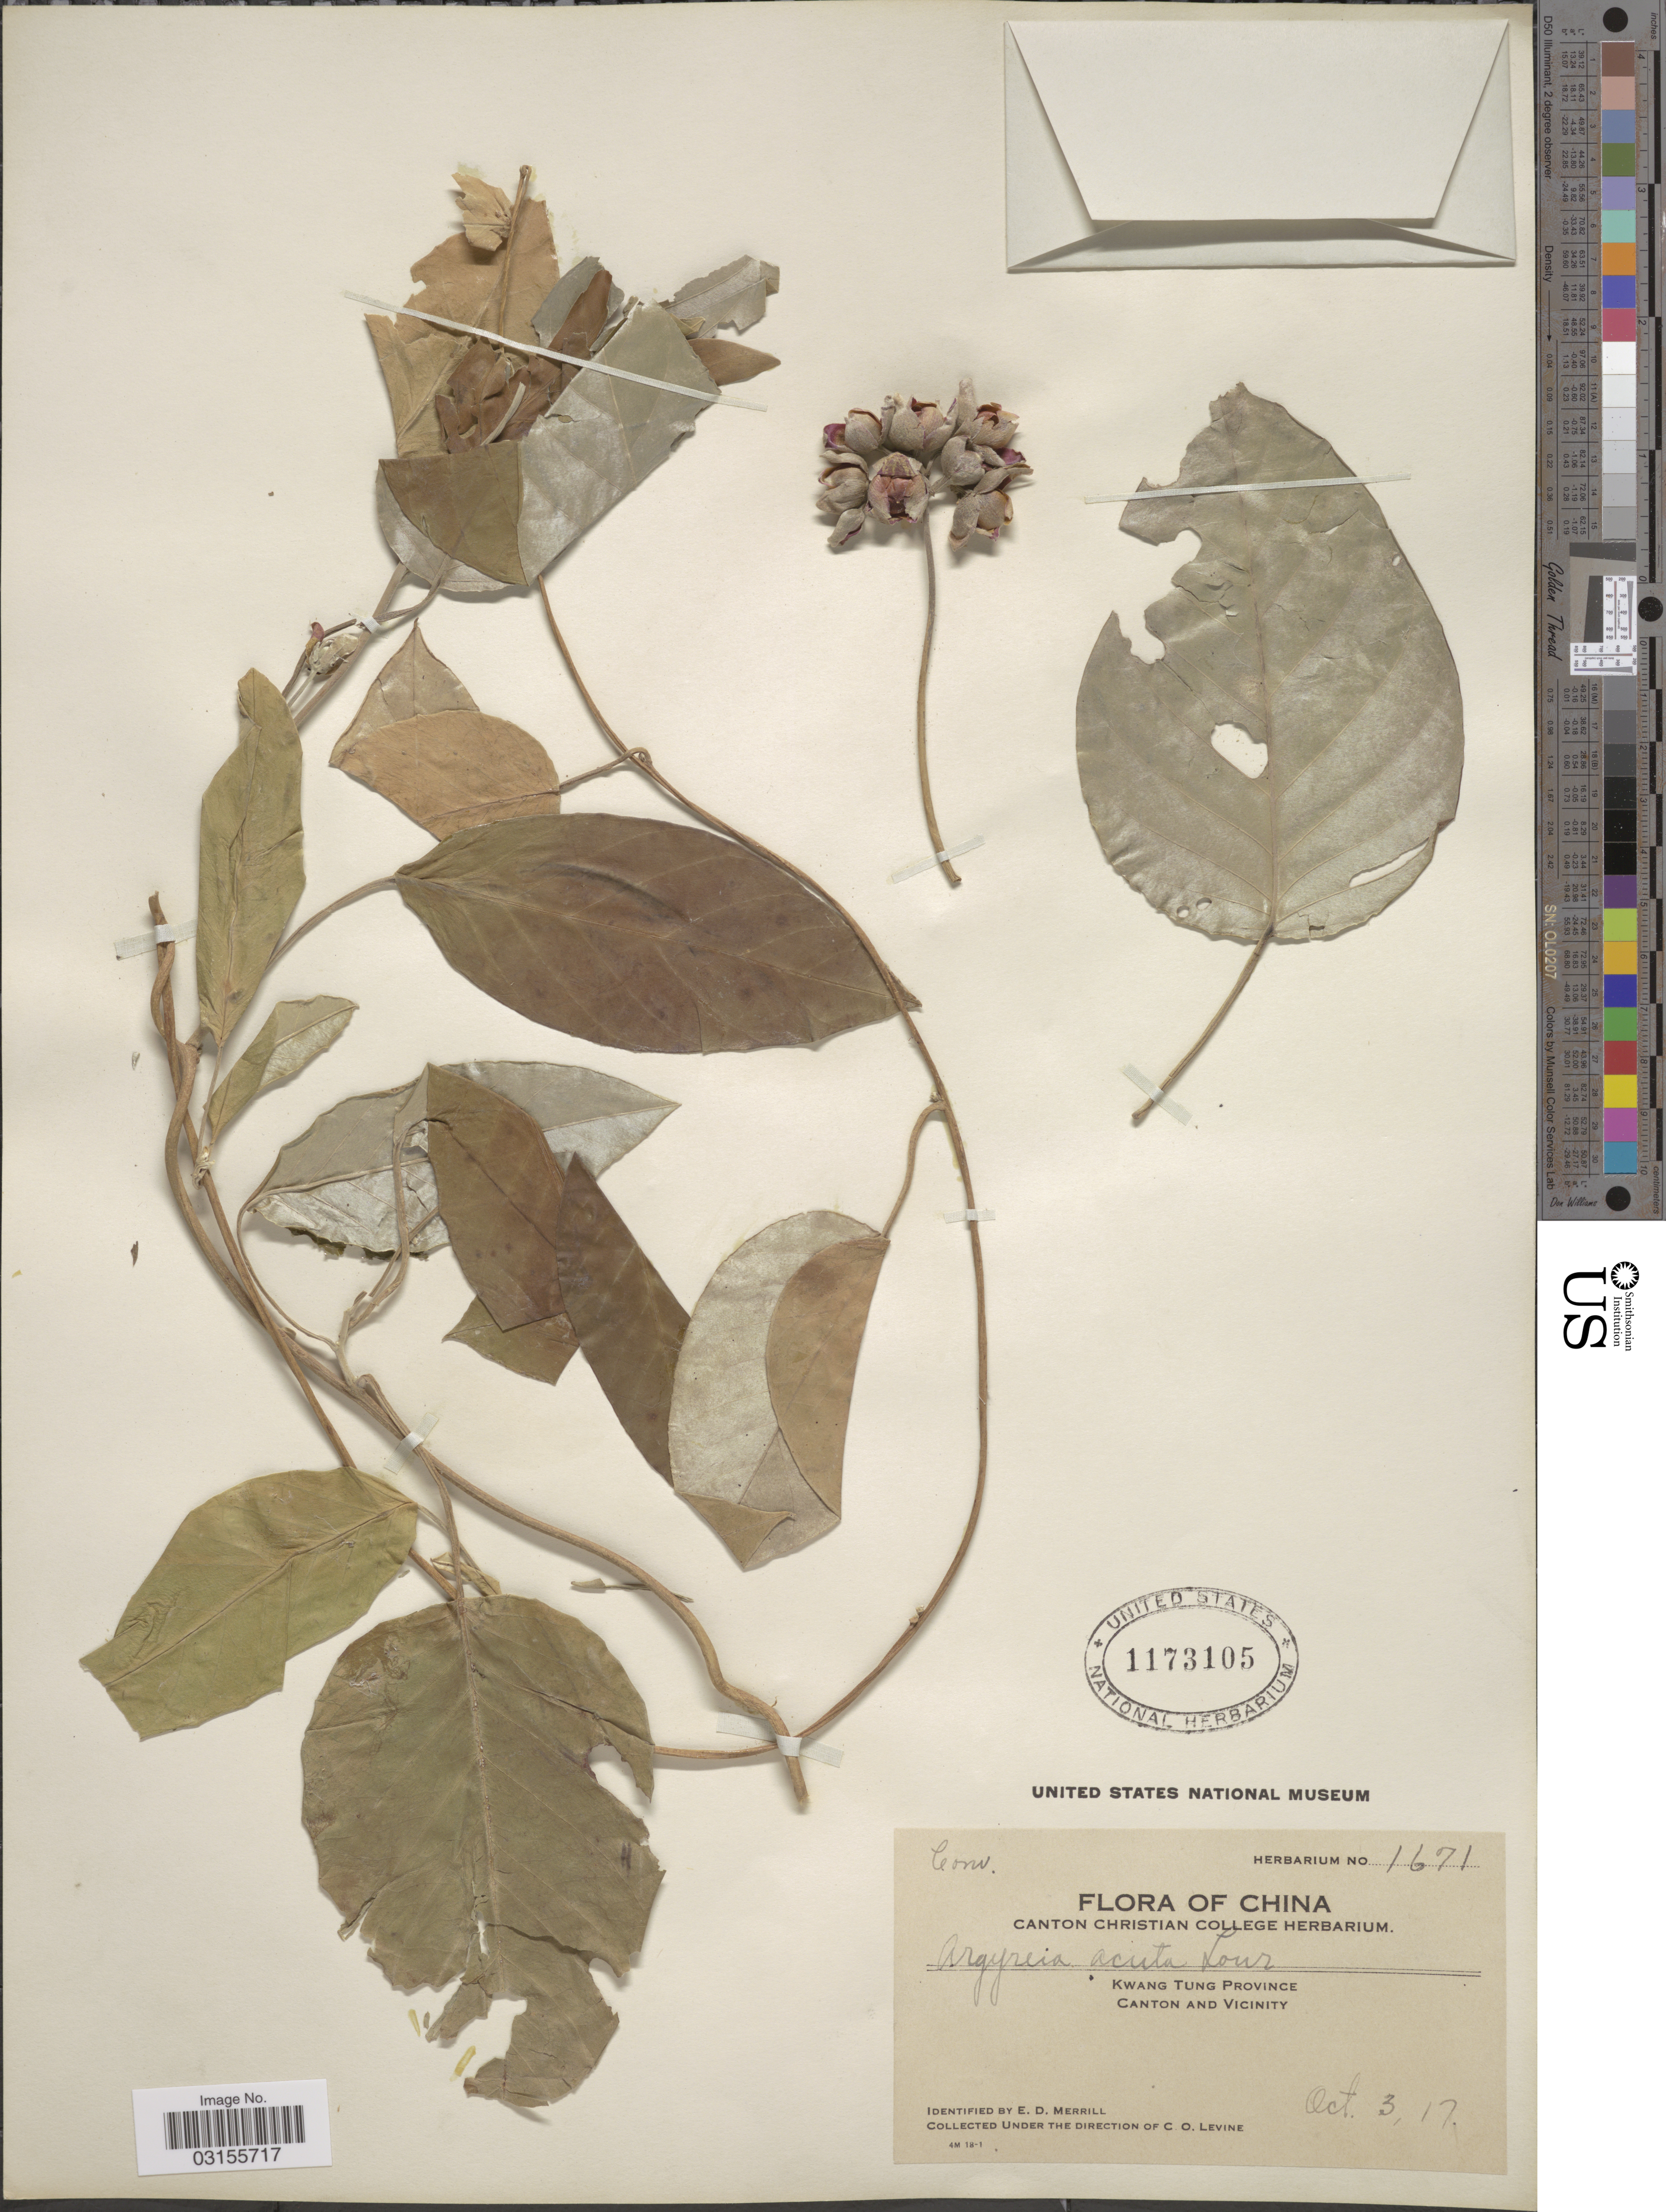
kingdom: Plantae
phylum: Tracheophyta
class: Magnoliopsida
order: Solanales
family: Convolvulaceae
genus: Argyreia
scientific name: Argyreia obtusifolia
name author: Lour.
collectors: C. O. Levine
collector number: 1671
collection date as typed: Transcribed d/m/y: 3/10/17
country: China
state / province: Guangdong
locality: Kwang Tung Province, Canton and vicinity.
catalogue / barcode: US 1173105